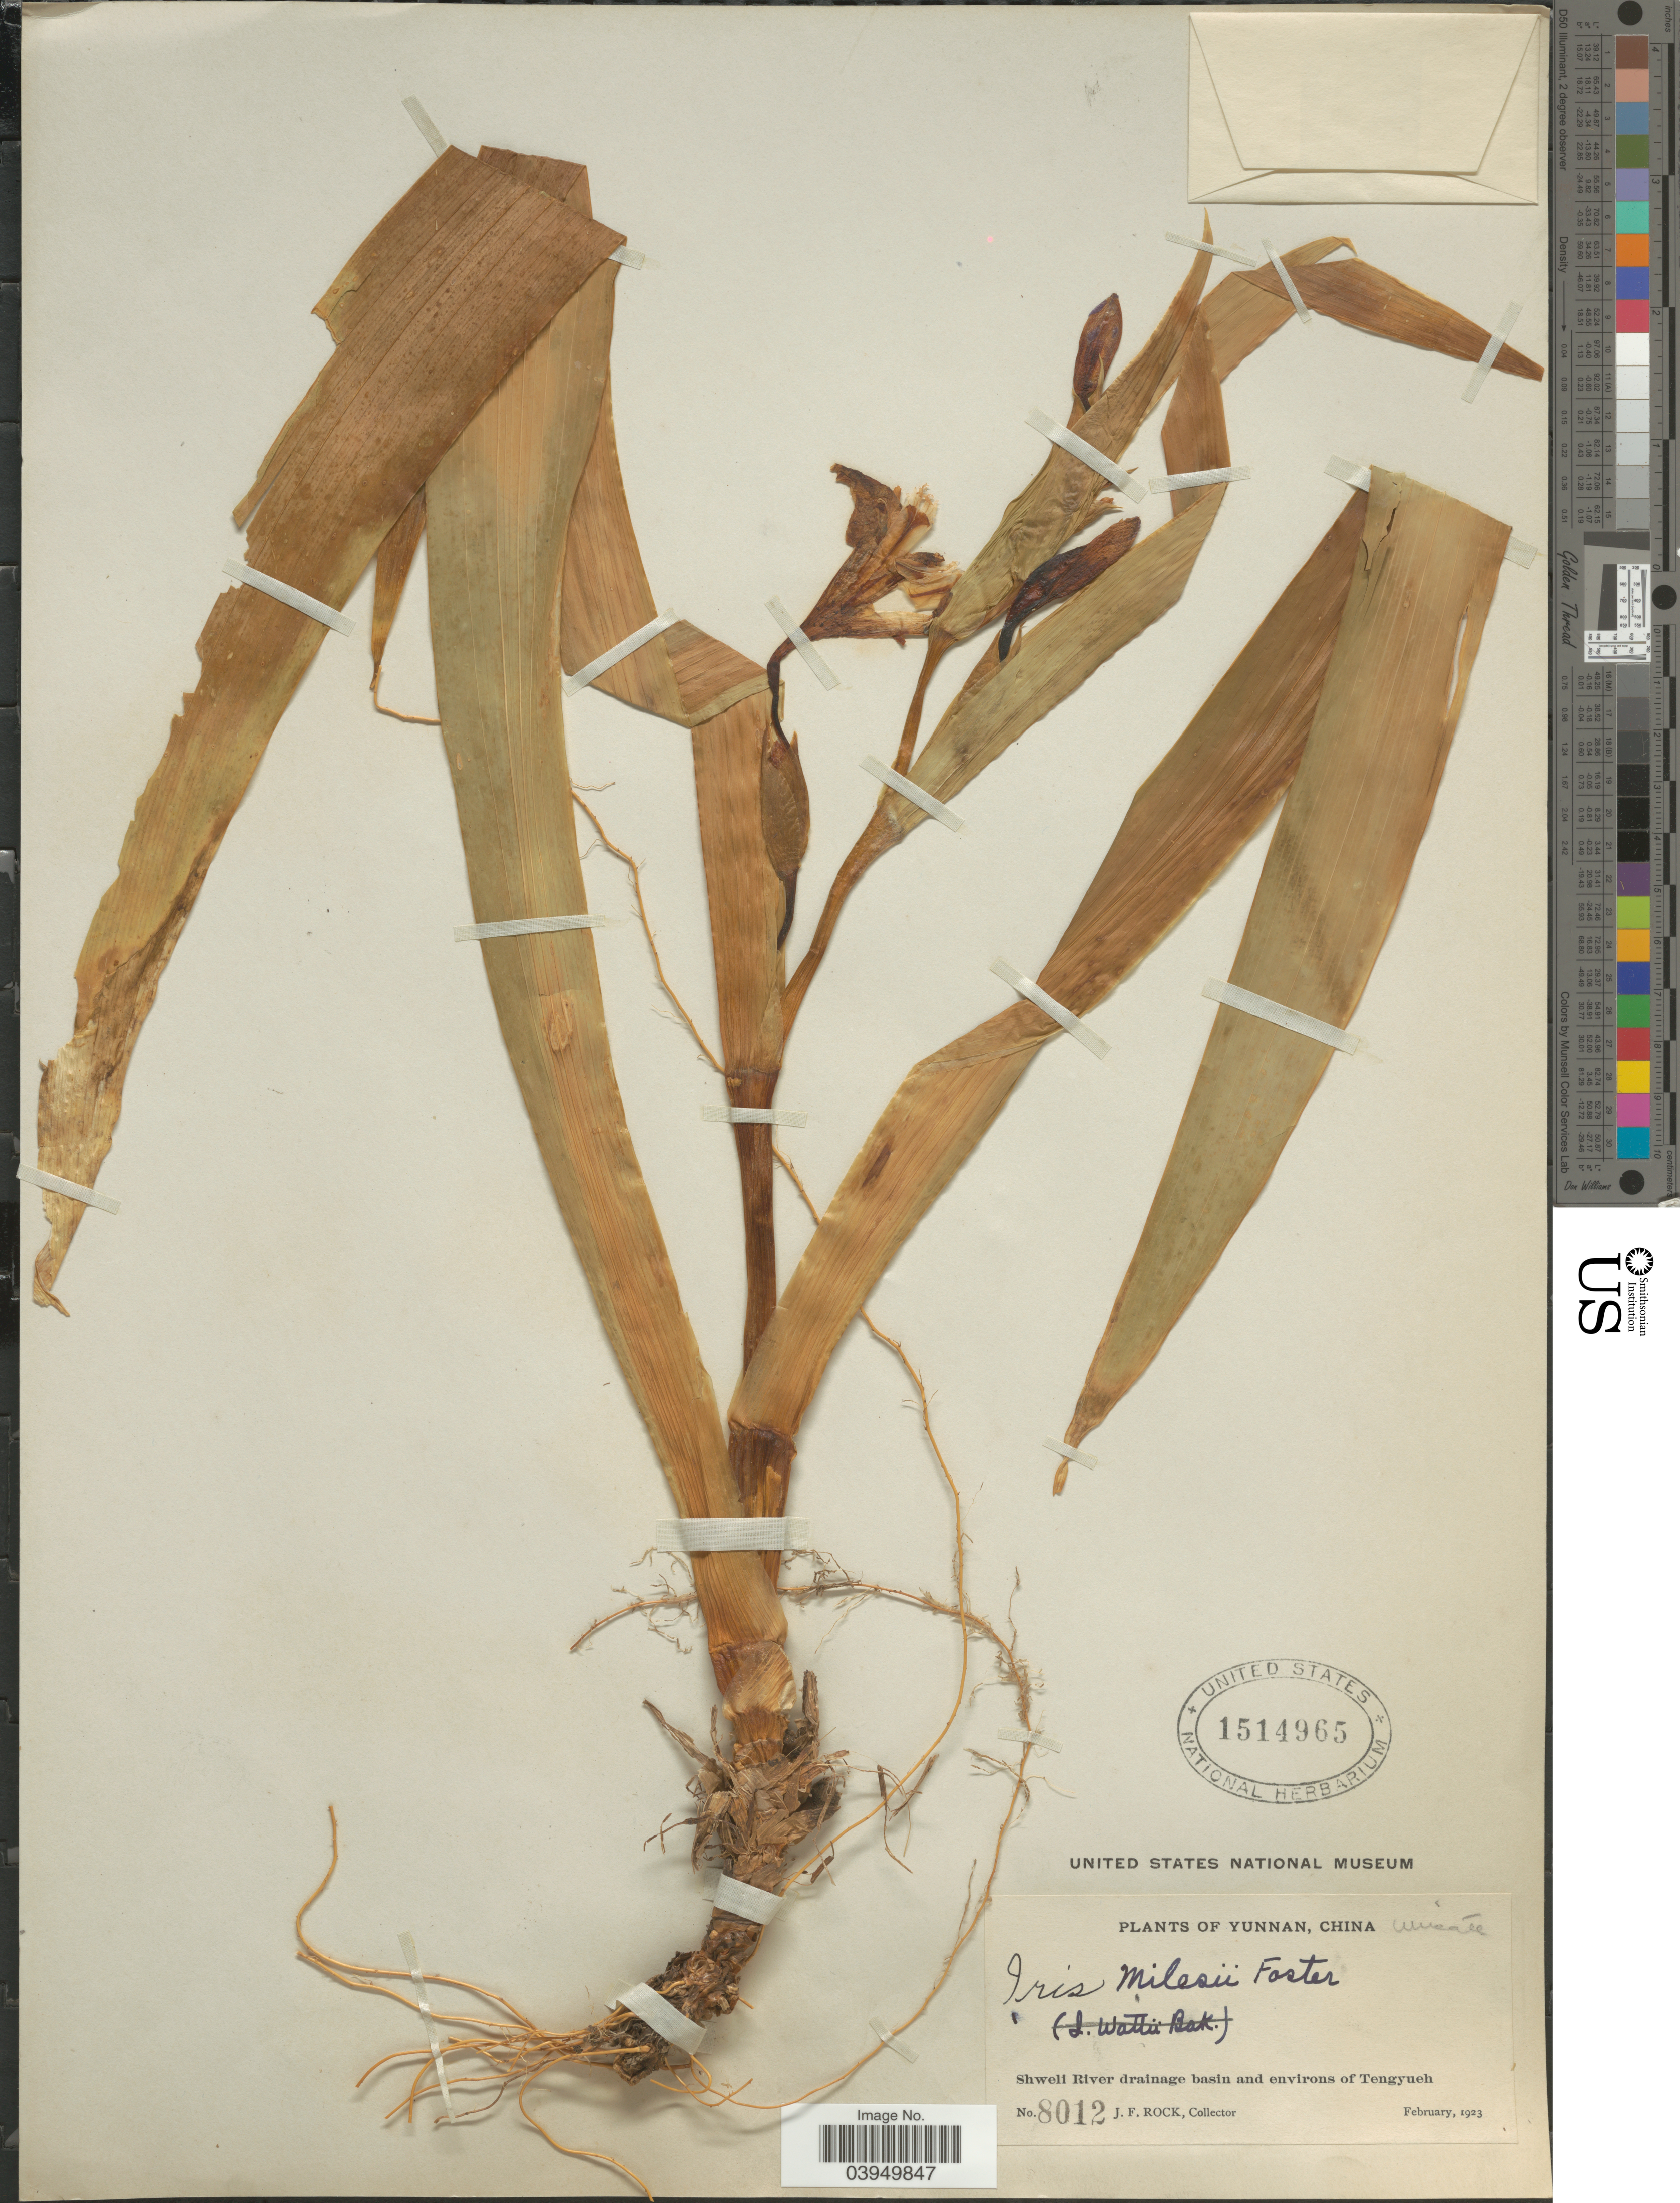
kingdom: Plantae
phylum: Tracheophyta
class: Liliopsida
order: Asparagales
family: Iridaceae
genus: Iris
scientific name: Iris milesii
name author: Baker ex Foster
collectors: J. Rock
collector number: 8012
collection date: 1923-02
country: China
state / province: Yunnan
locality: Shweli River drainage basin and environs of Tengyueh.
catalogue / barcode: US 1514965